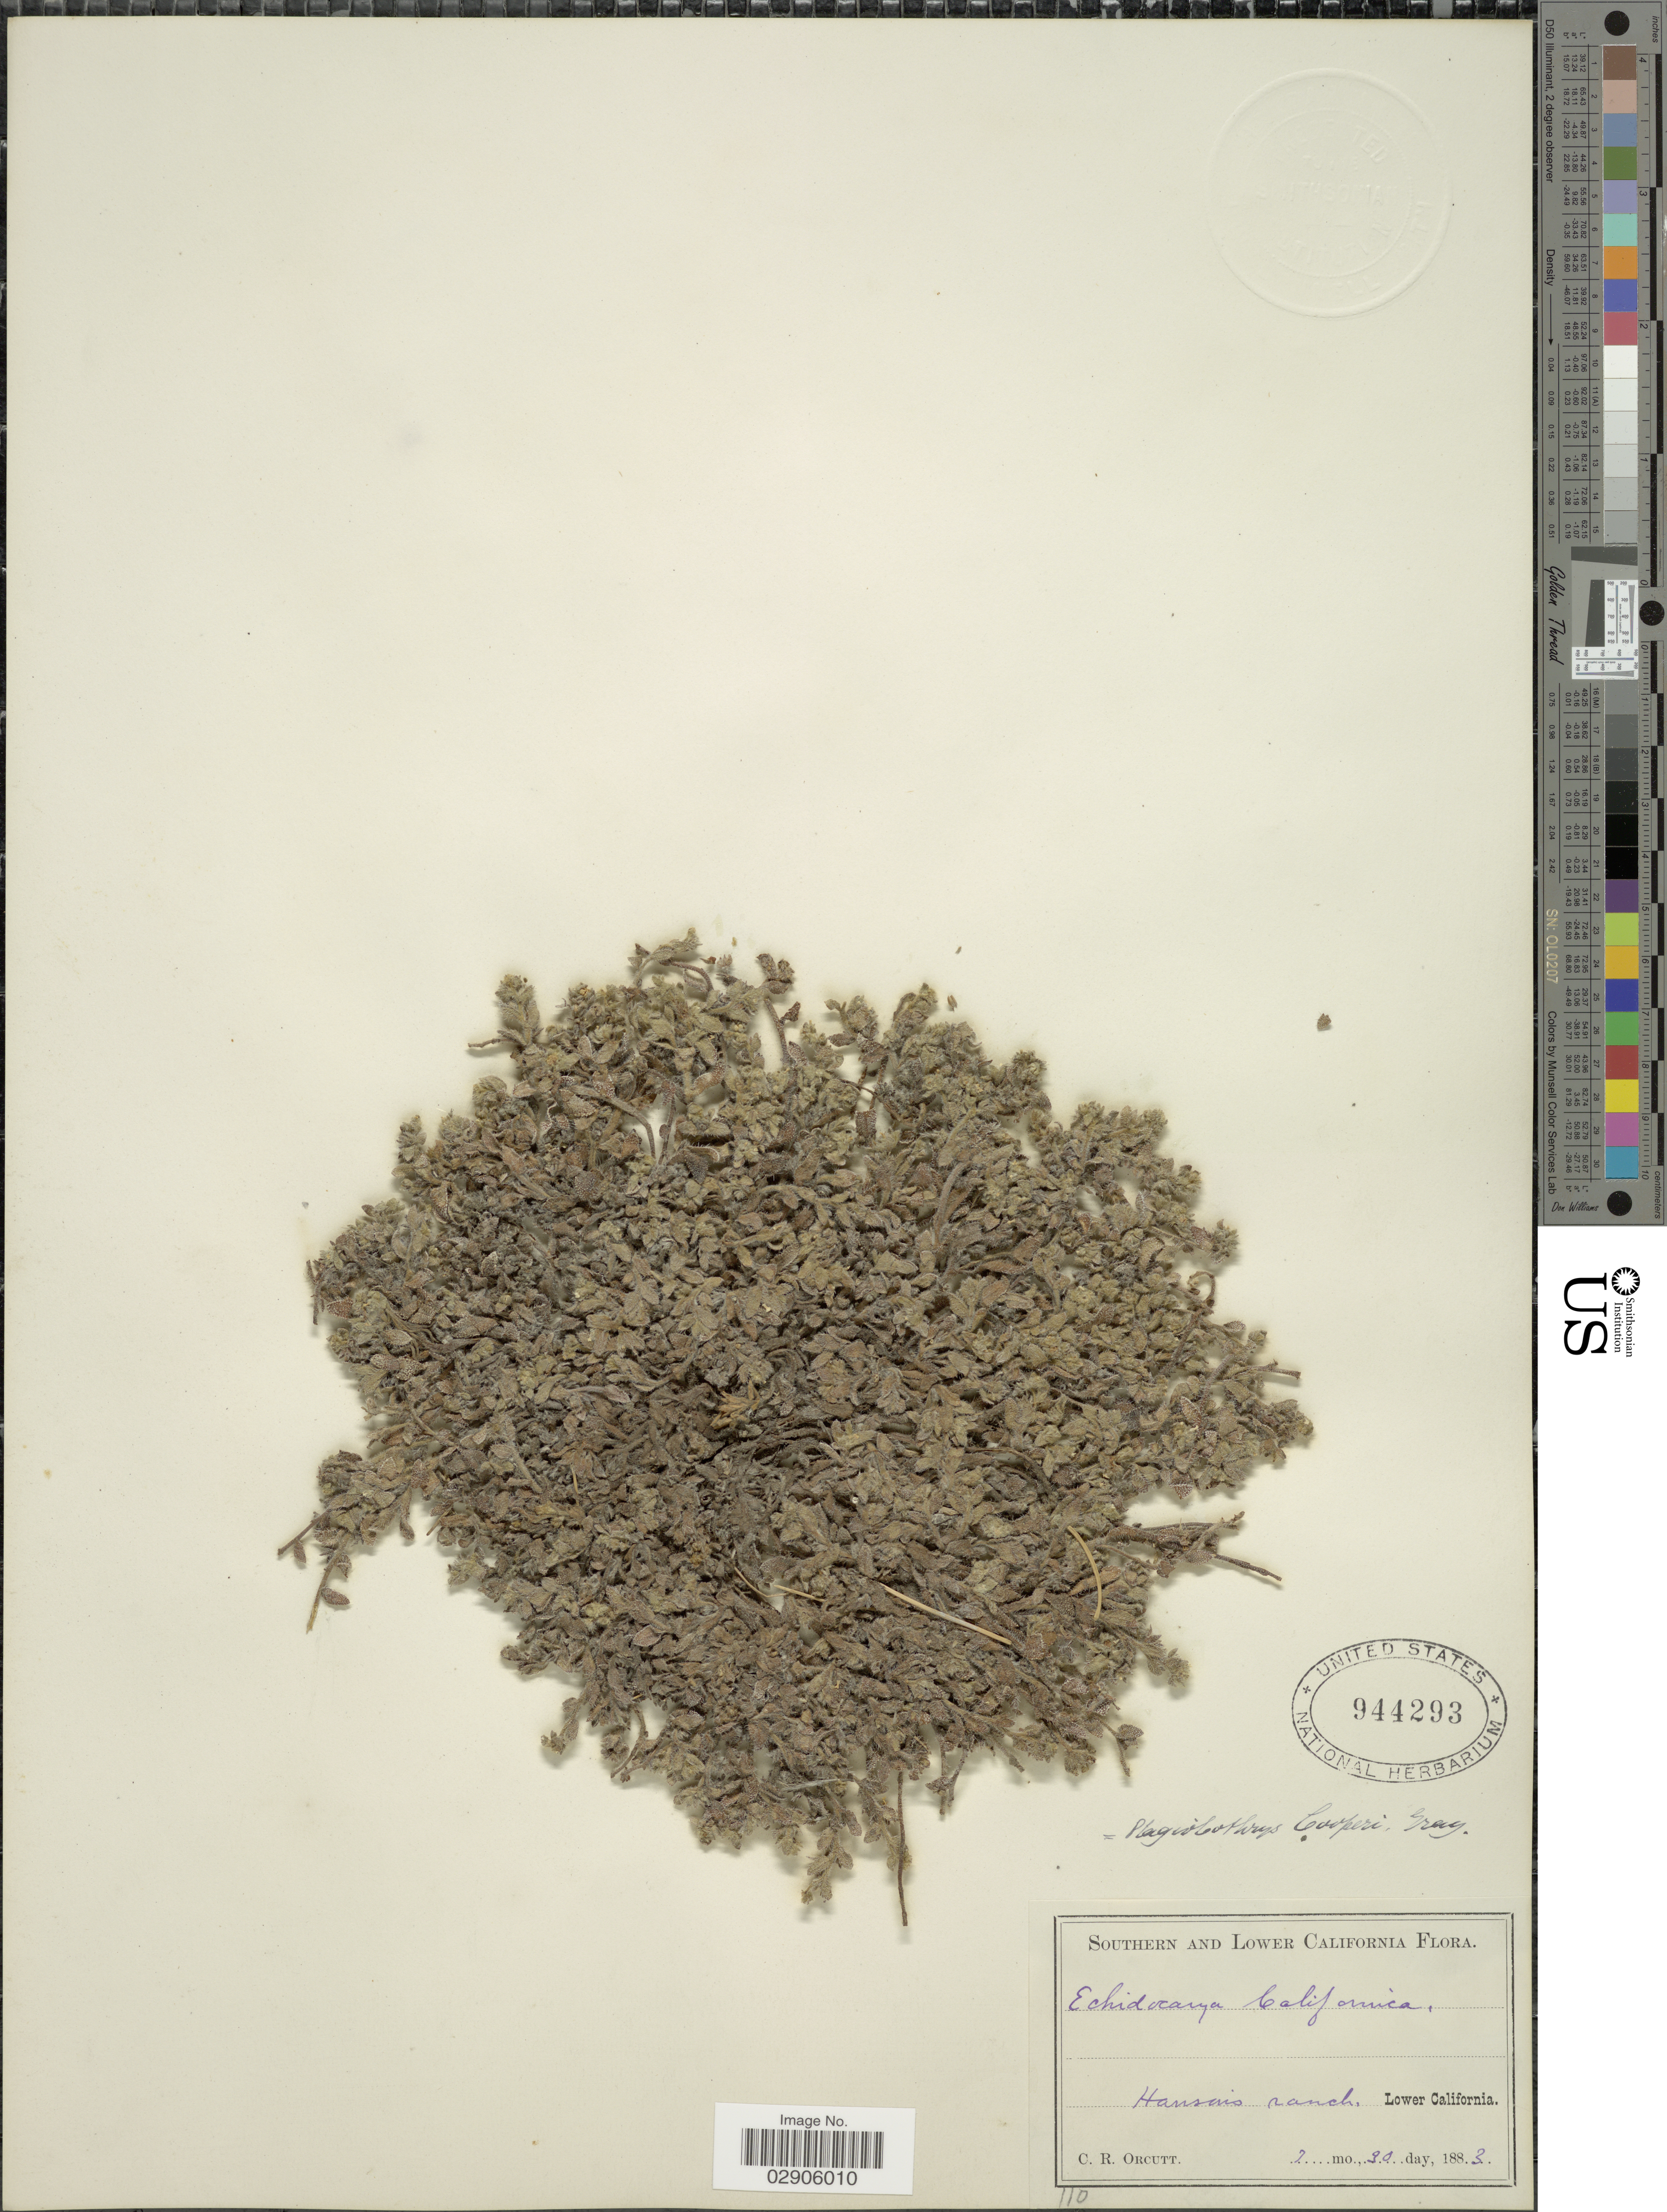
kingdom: Plantae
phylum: Tracheophyta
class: Magnoliopsida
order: Boraginales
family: Boraginaceae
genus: Plagiobothrys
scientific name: Plagiobothrys cooperi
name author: A. Gray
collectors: C. R. Orcutt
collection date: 1883-07-30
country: Mexico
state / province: Baja California Norte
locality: Hanson's ranch, Lower California.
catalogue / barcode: US 944293